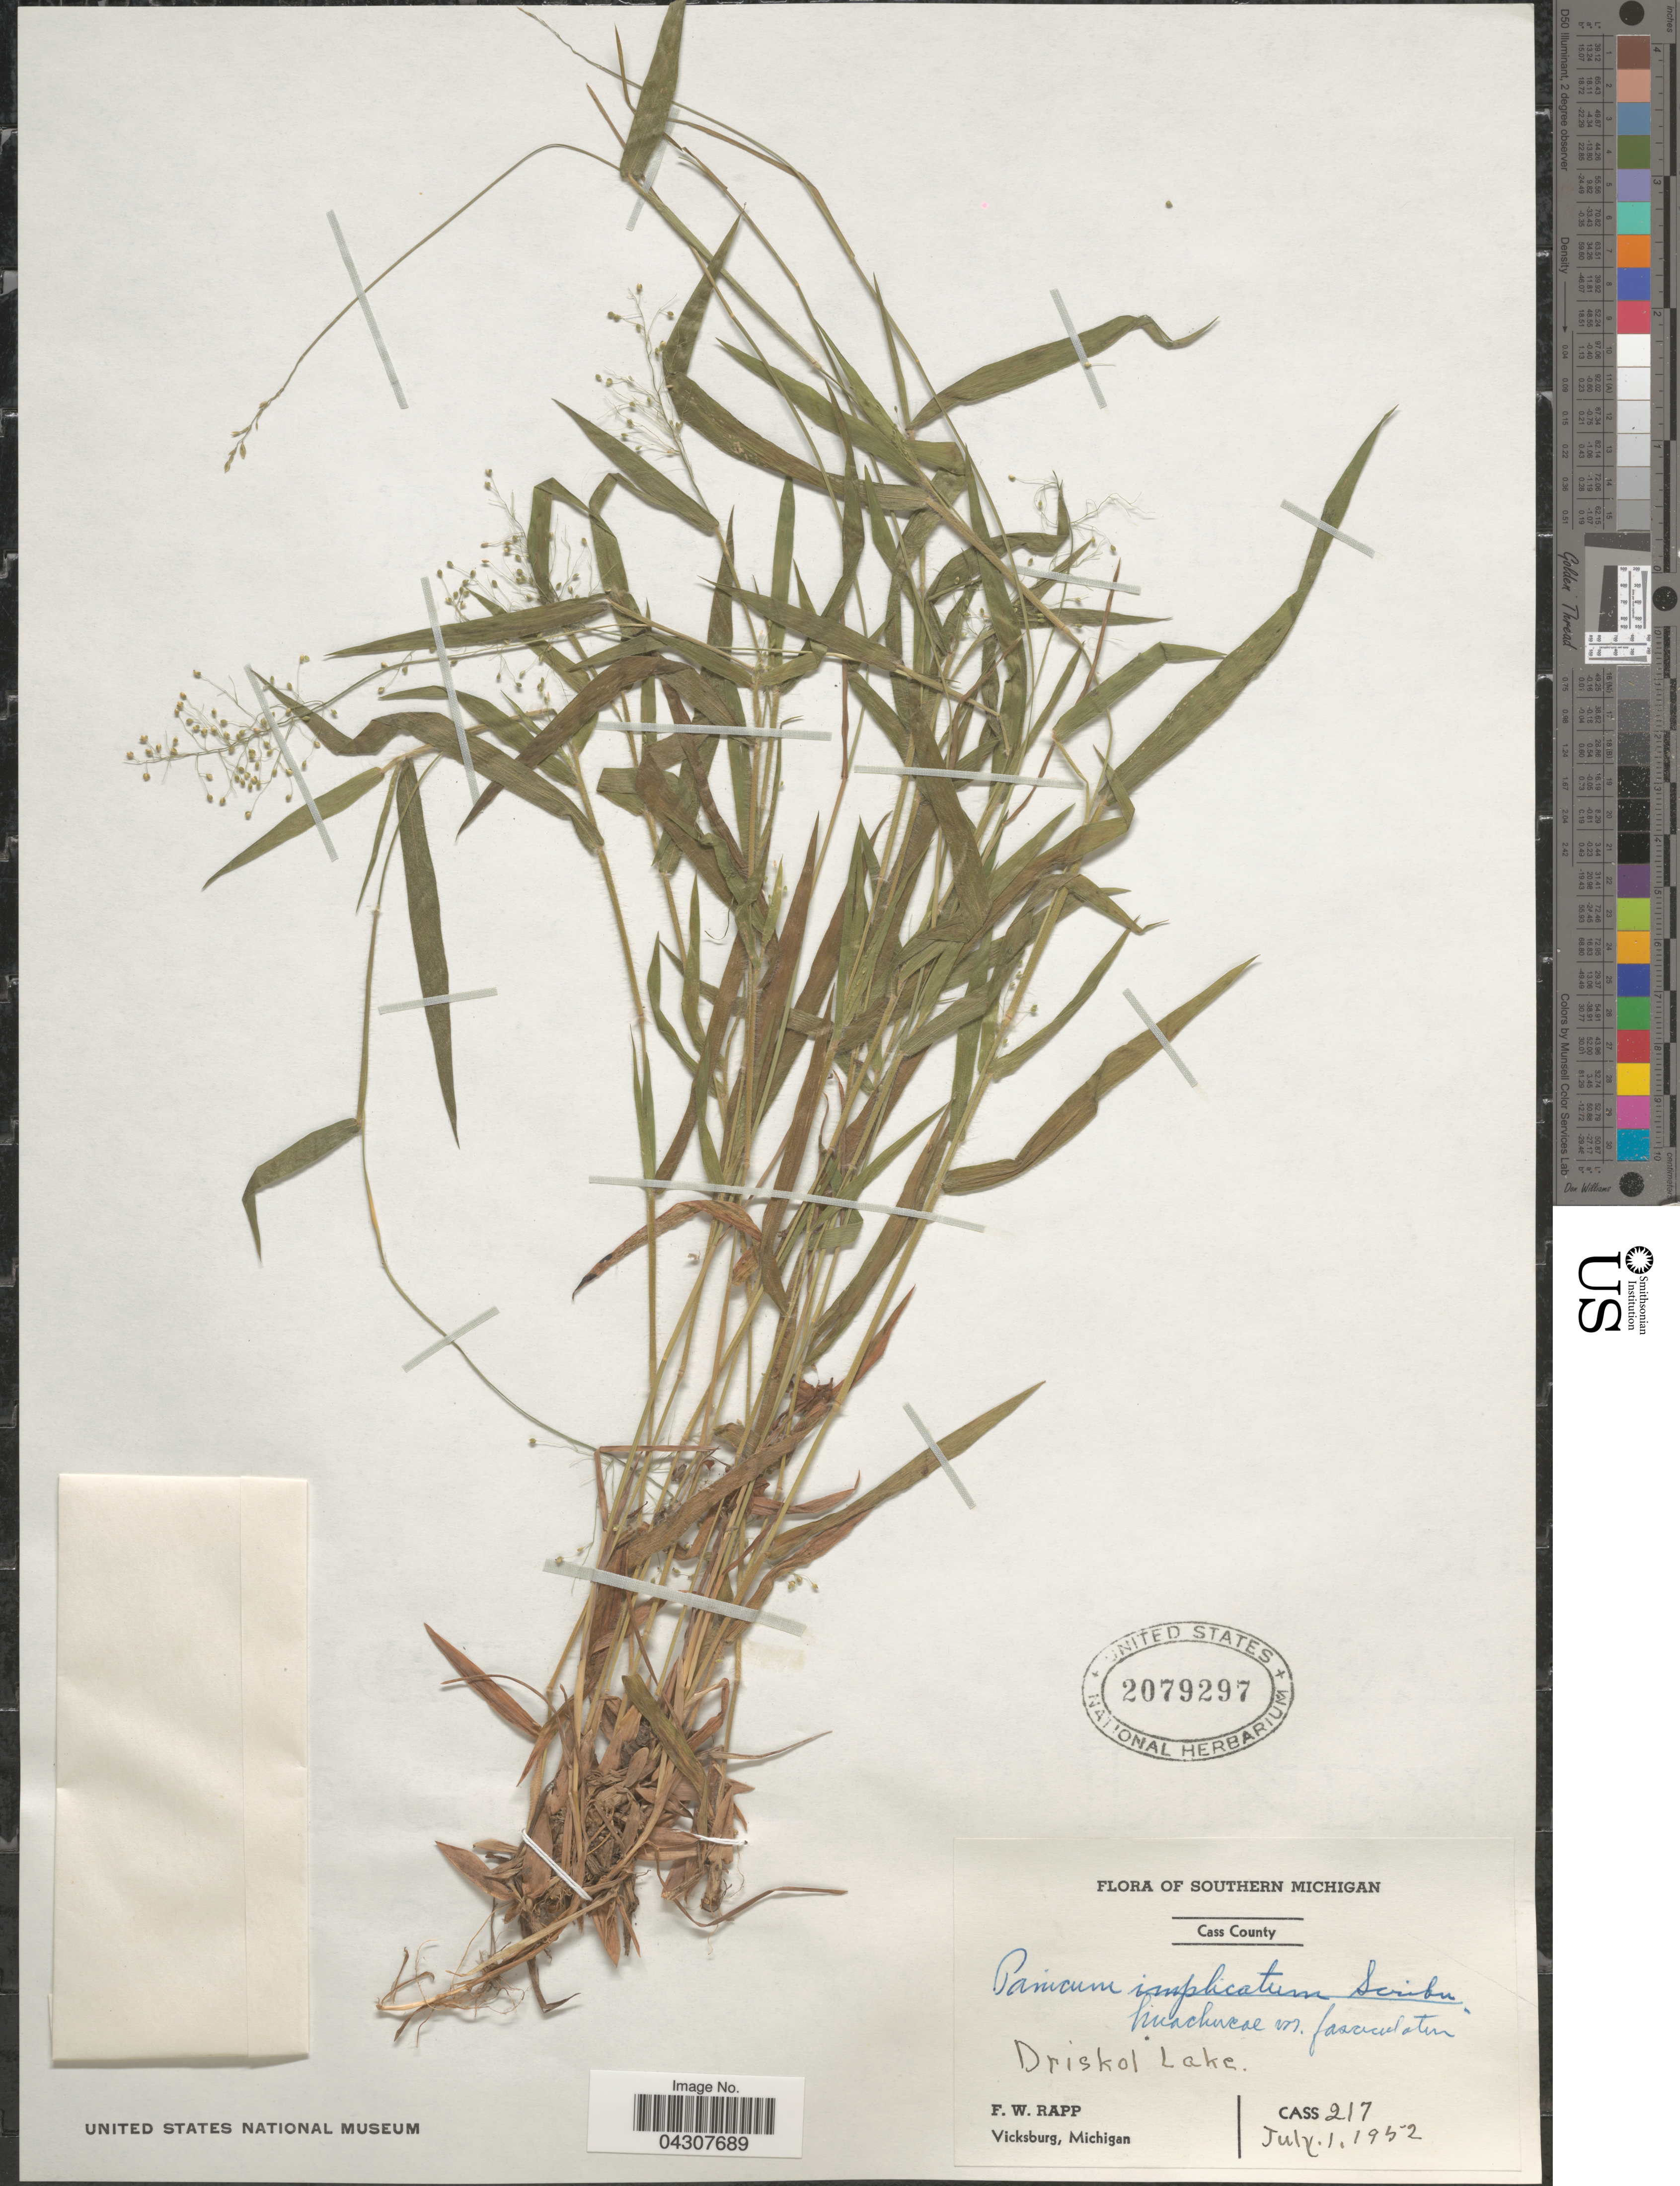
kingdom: Plantae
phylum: Tracheophyta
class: Liliopsida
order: Poales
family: Poaceae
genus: Dichanthelium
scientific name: Dichanthelium acuminatum var. acuminatum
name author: (Sw.) Gould & C.A. Clark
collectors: F. Rapp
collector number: CASS217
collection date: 1952-07-01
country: United States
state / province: Michigan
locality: Southern Michigan. Cass County. Driskol Lake.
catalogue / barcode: US 2079297